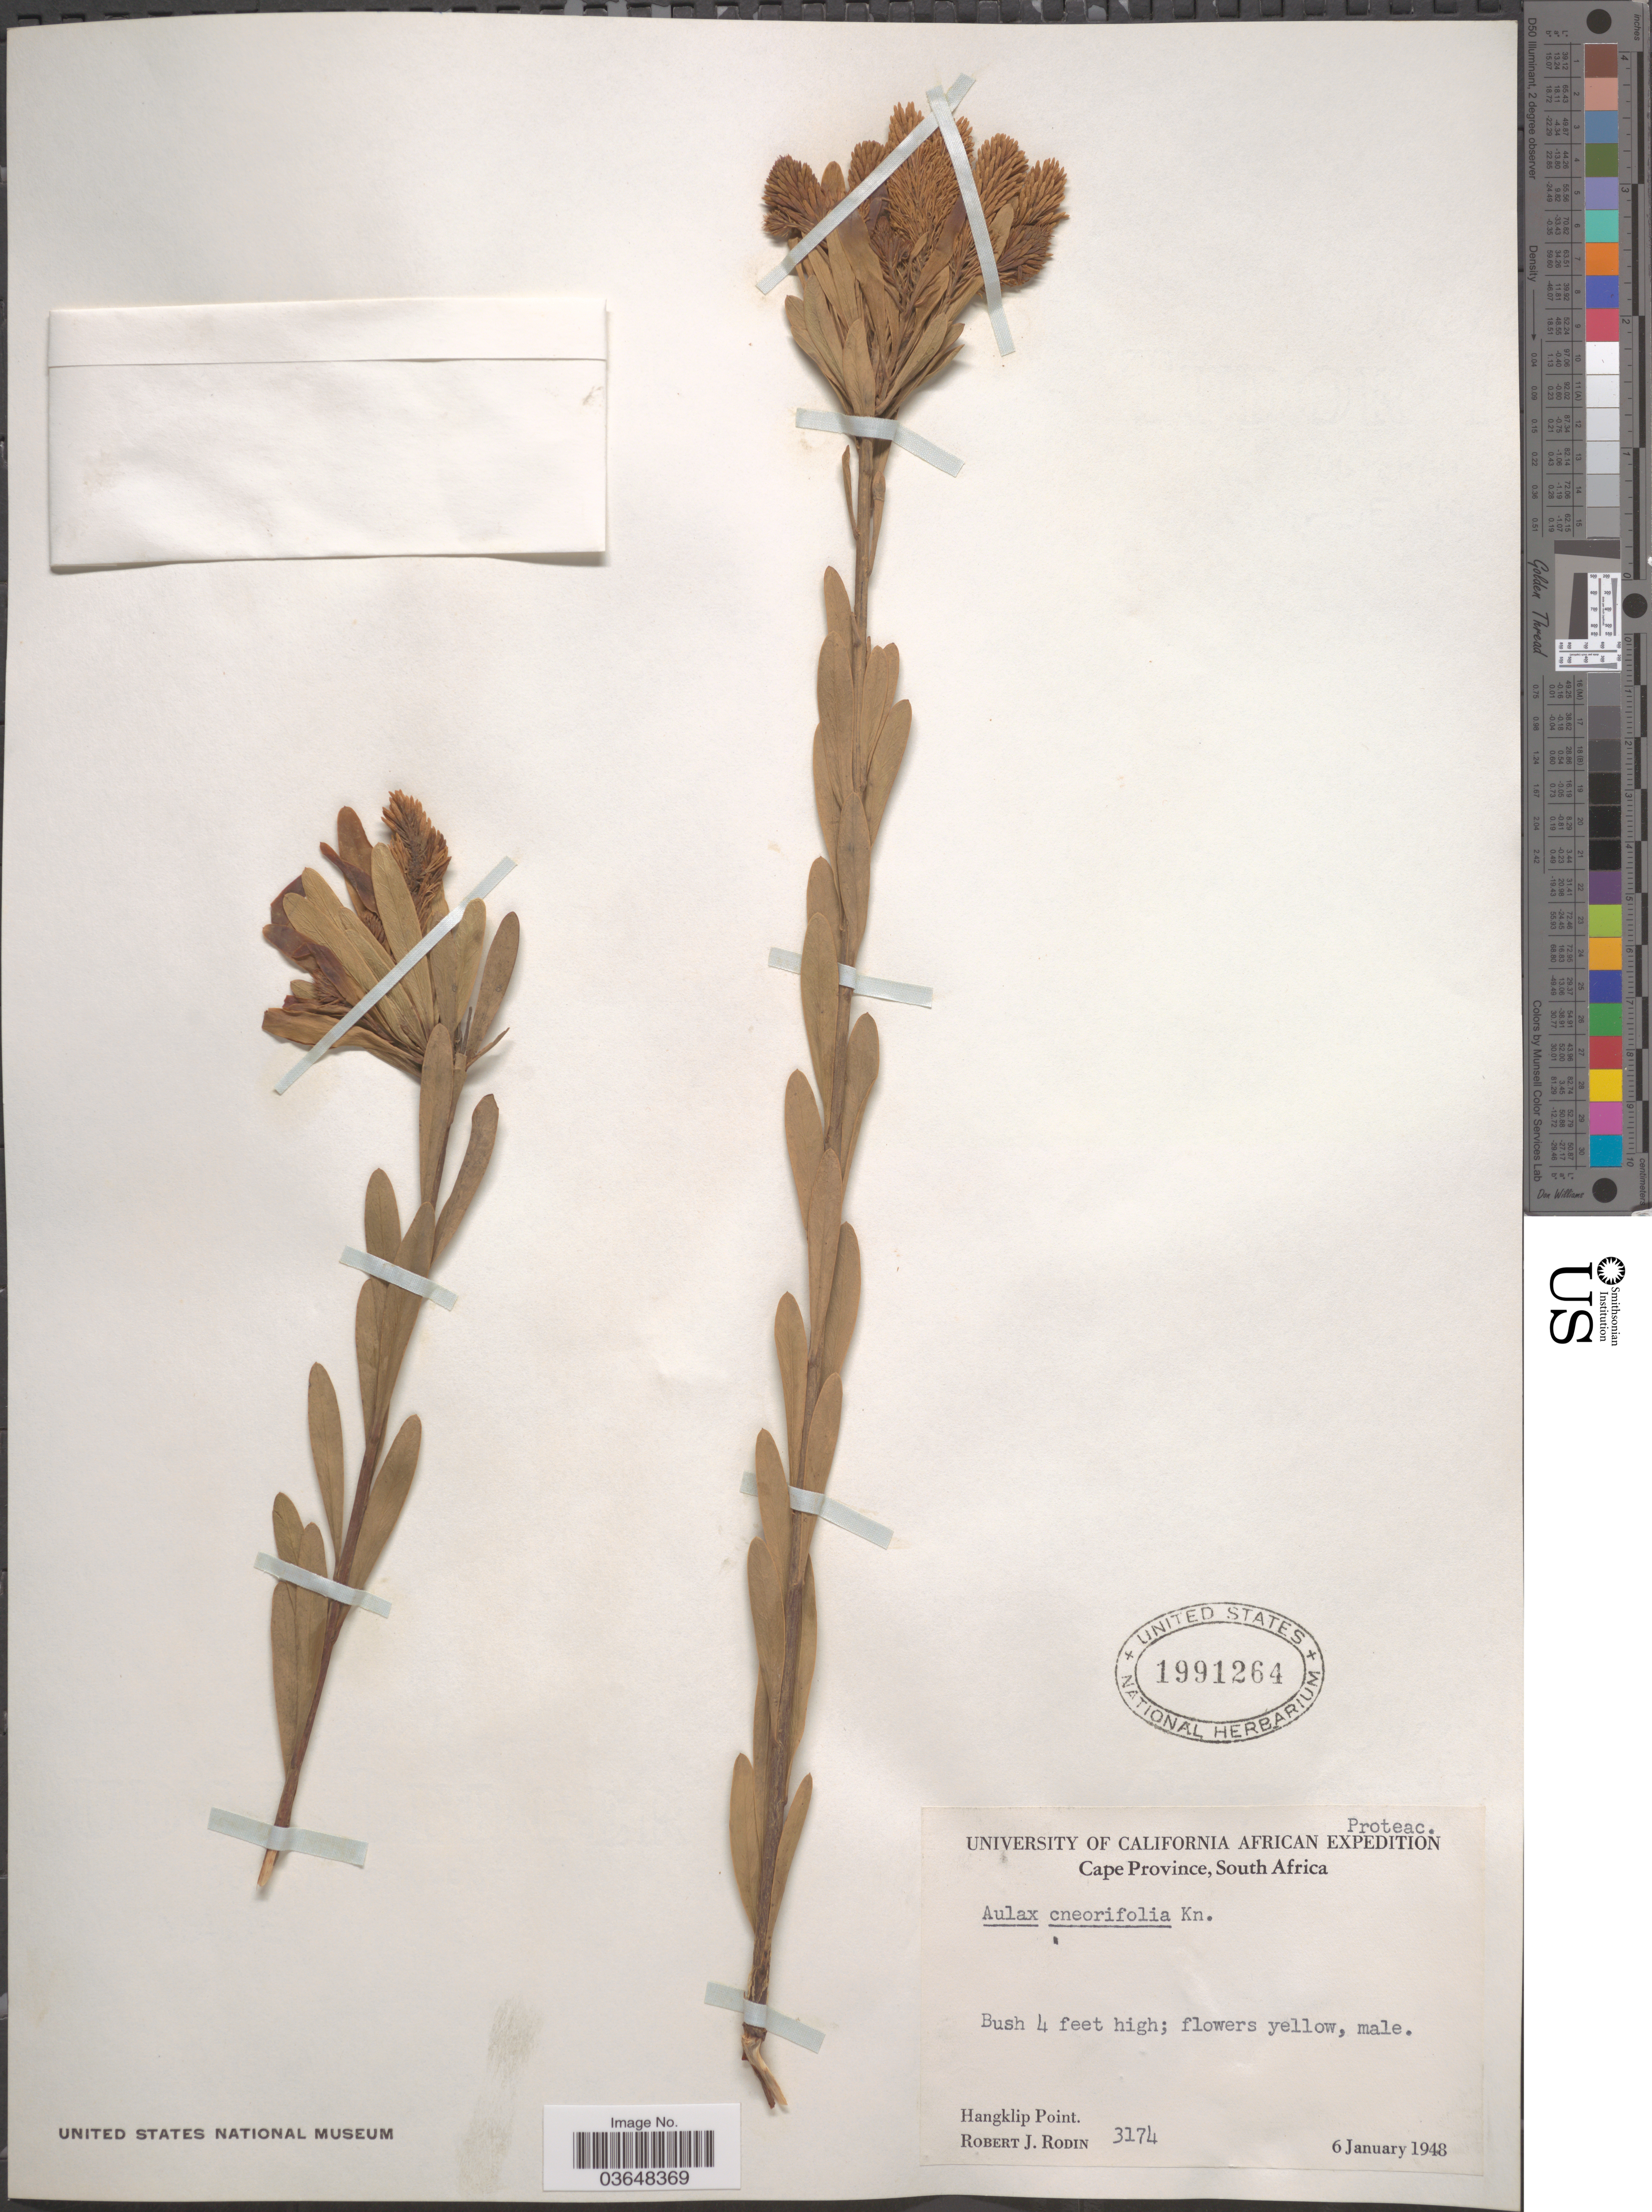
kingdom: Plantae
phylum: Tracheophyta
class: Magnoliopsida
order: Proteales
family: Proteaceae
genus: Aulax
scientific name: Aulax cneorifolia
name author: Knight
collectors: R. J. Rodin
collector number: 3174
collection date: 1948-01-06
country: South Africa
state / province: Western Cape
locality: Hangklip Point.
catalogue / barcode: US 1991264